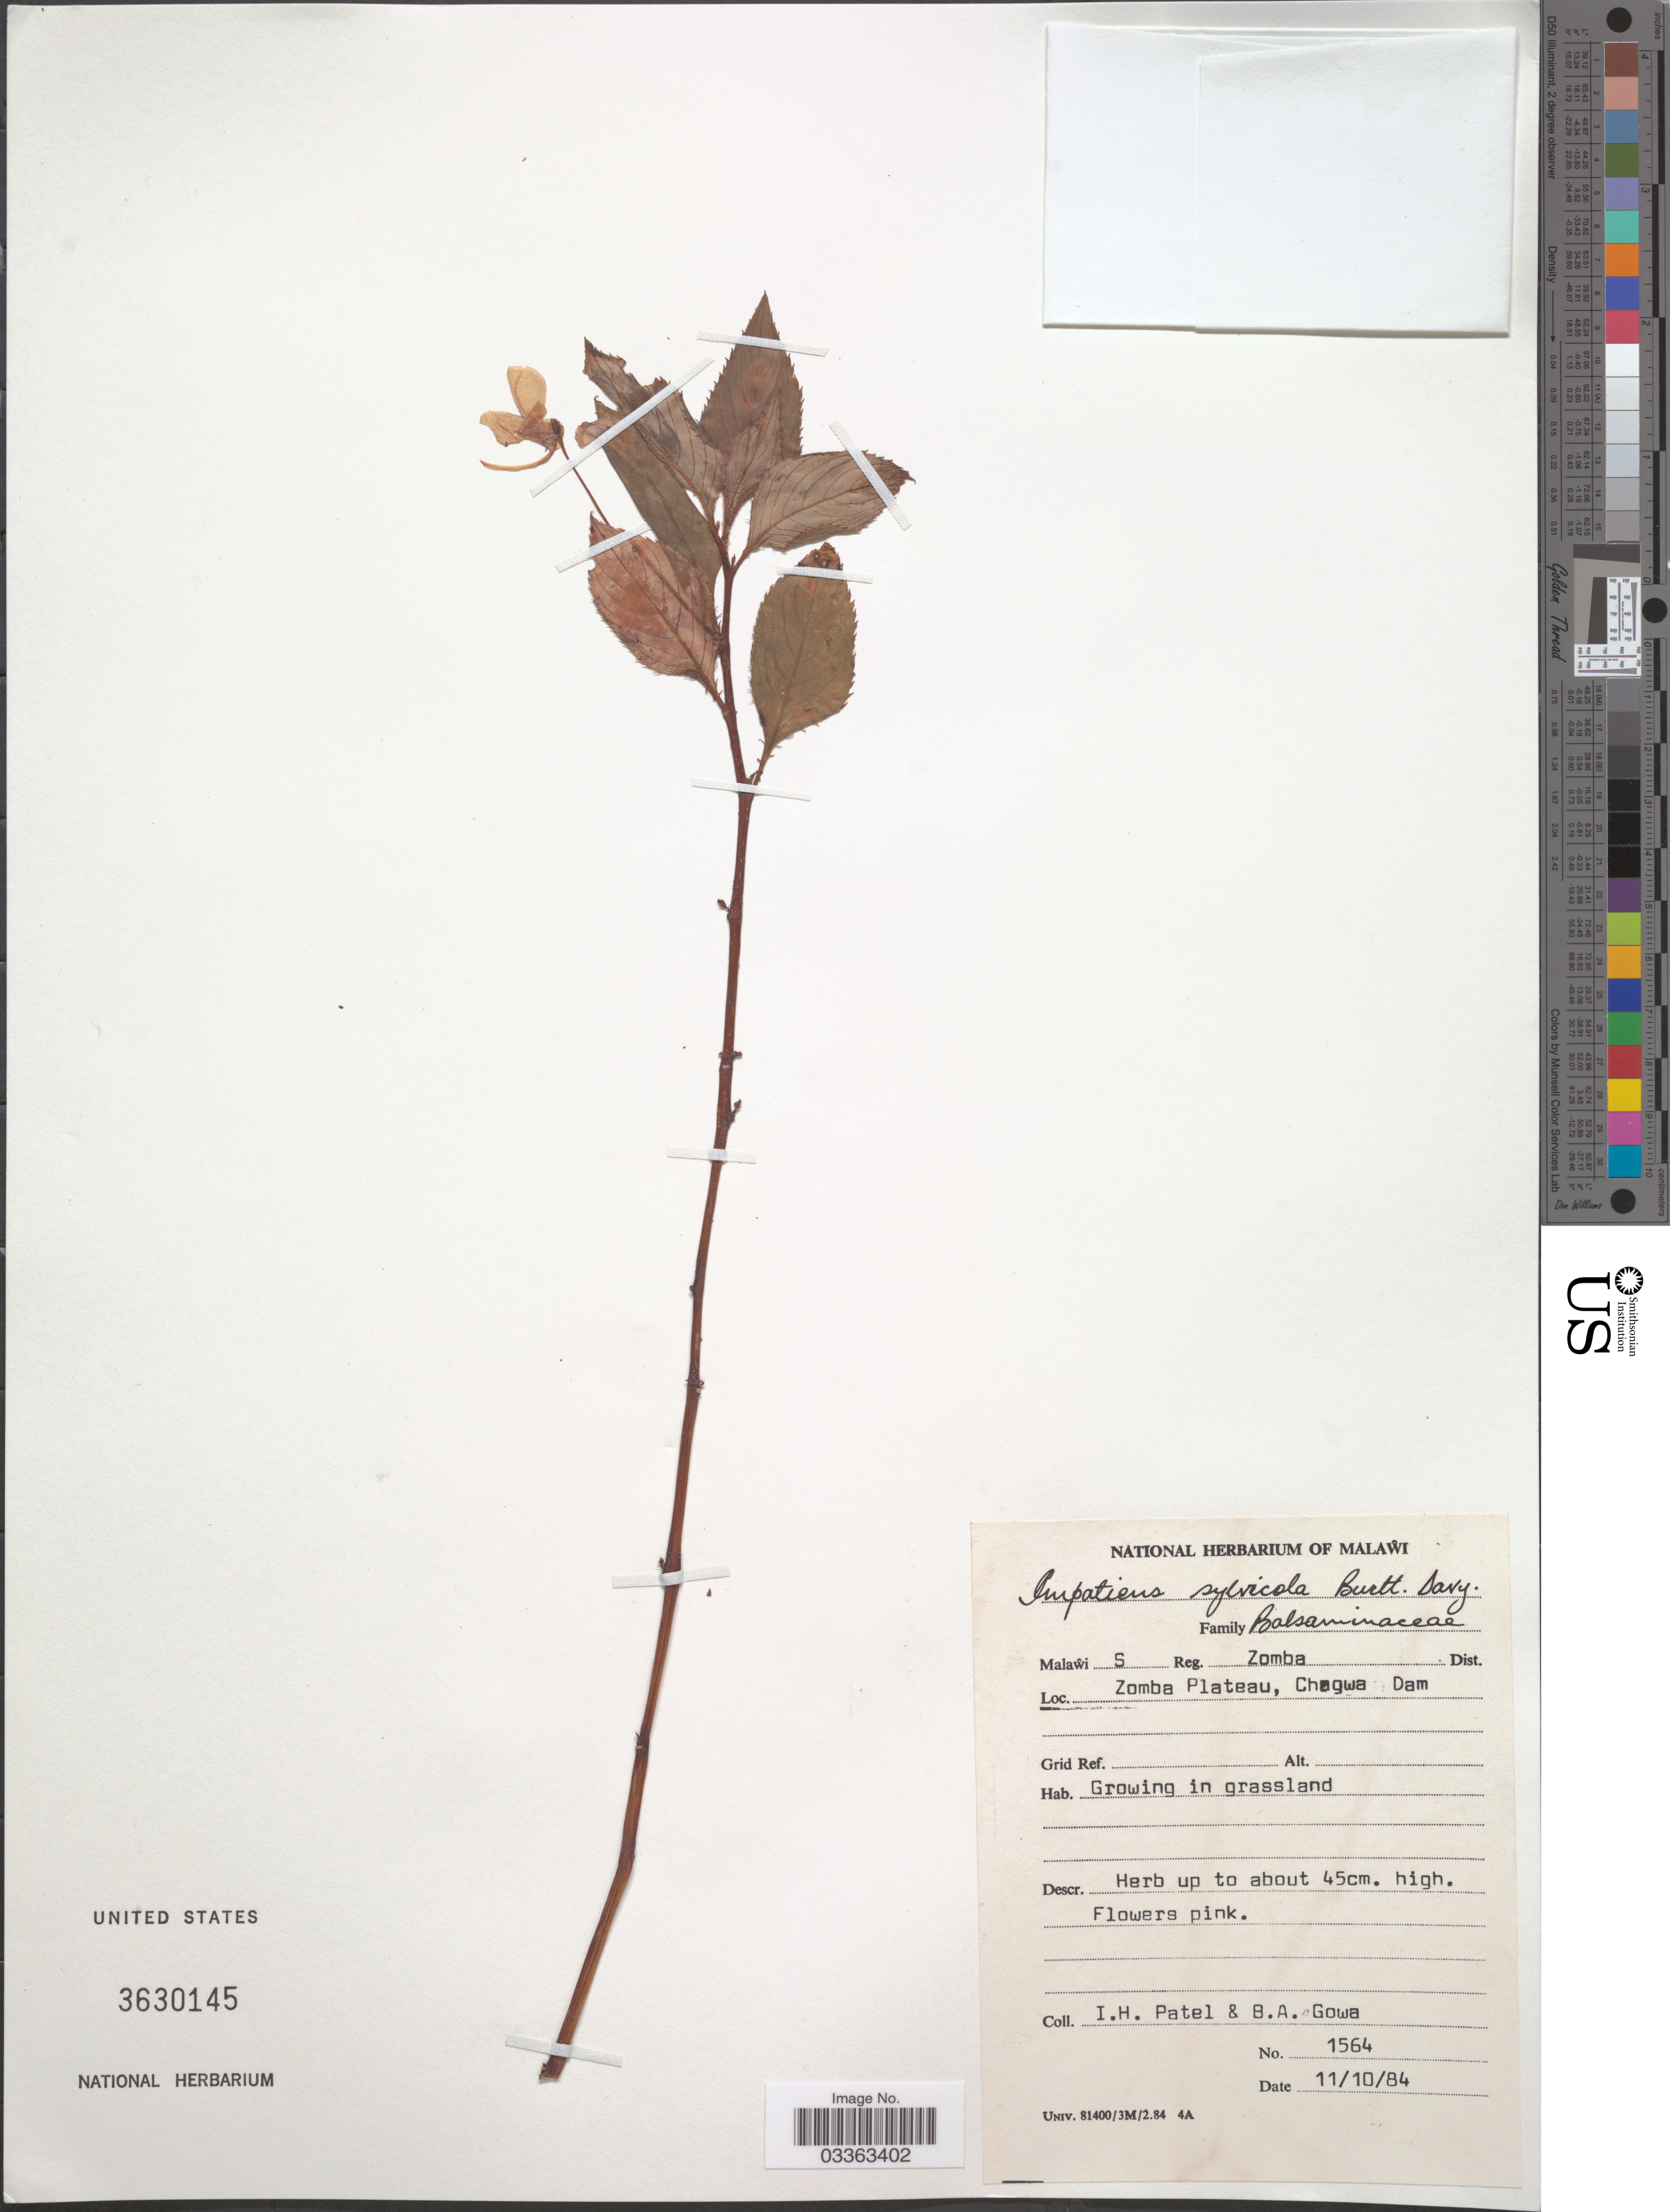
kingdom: Plantae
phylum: Tracheophyta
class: Magnoliopsida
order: Ericales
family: Balsaminaceae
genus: Impatiens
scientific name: Impatiens sylvicola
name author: Burtt Davy & Greenway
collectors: I. Patel & B. Gowa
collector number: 1564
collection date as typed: Transcribed d/m/y: 11/10/84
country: Malawi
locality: S Reg. Zomba Dist., Zomba Plateau, Chagwa Dam.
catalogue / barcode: US 3630145